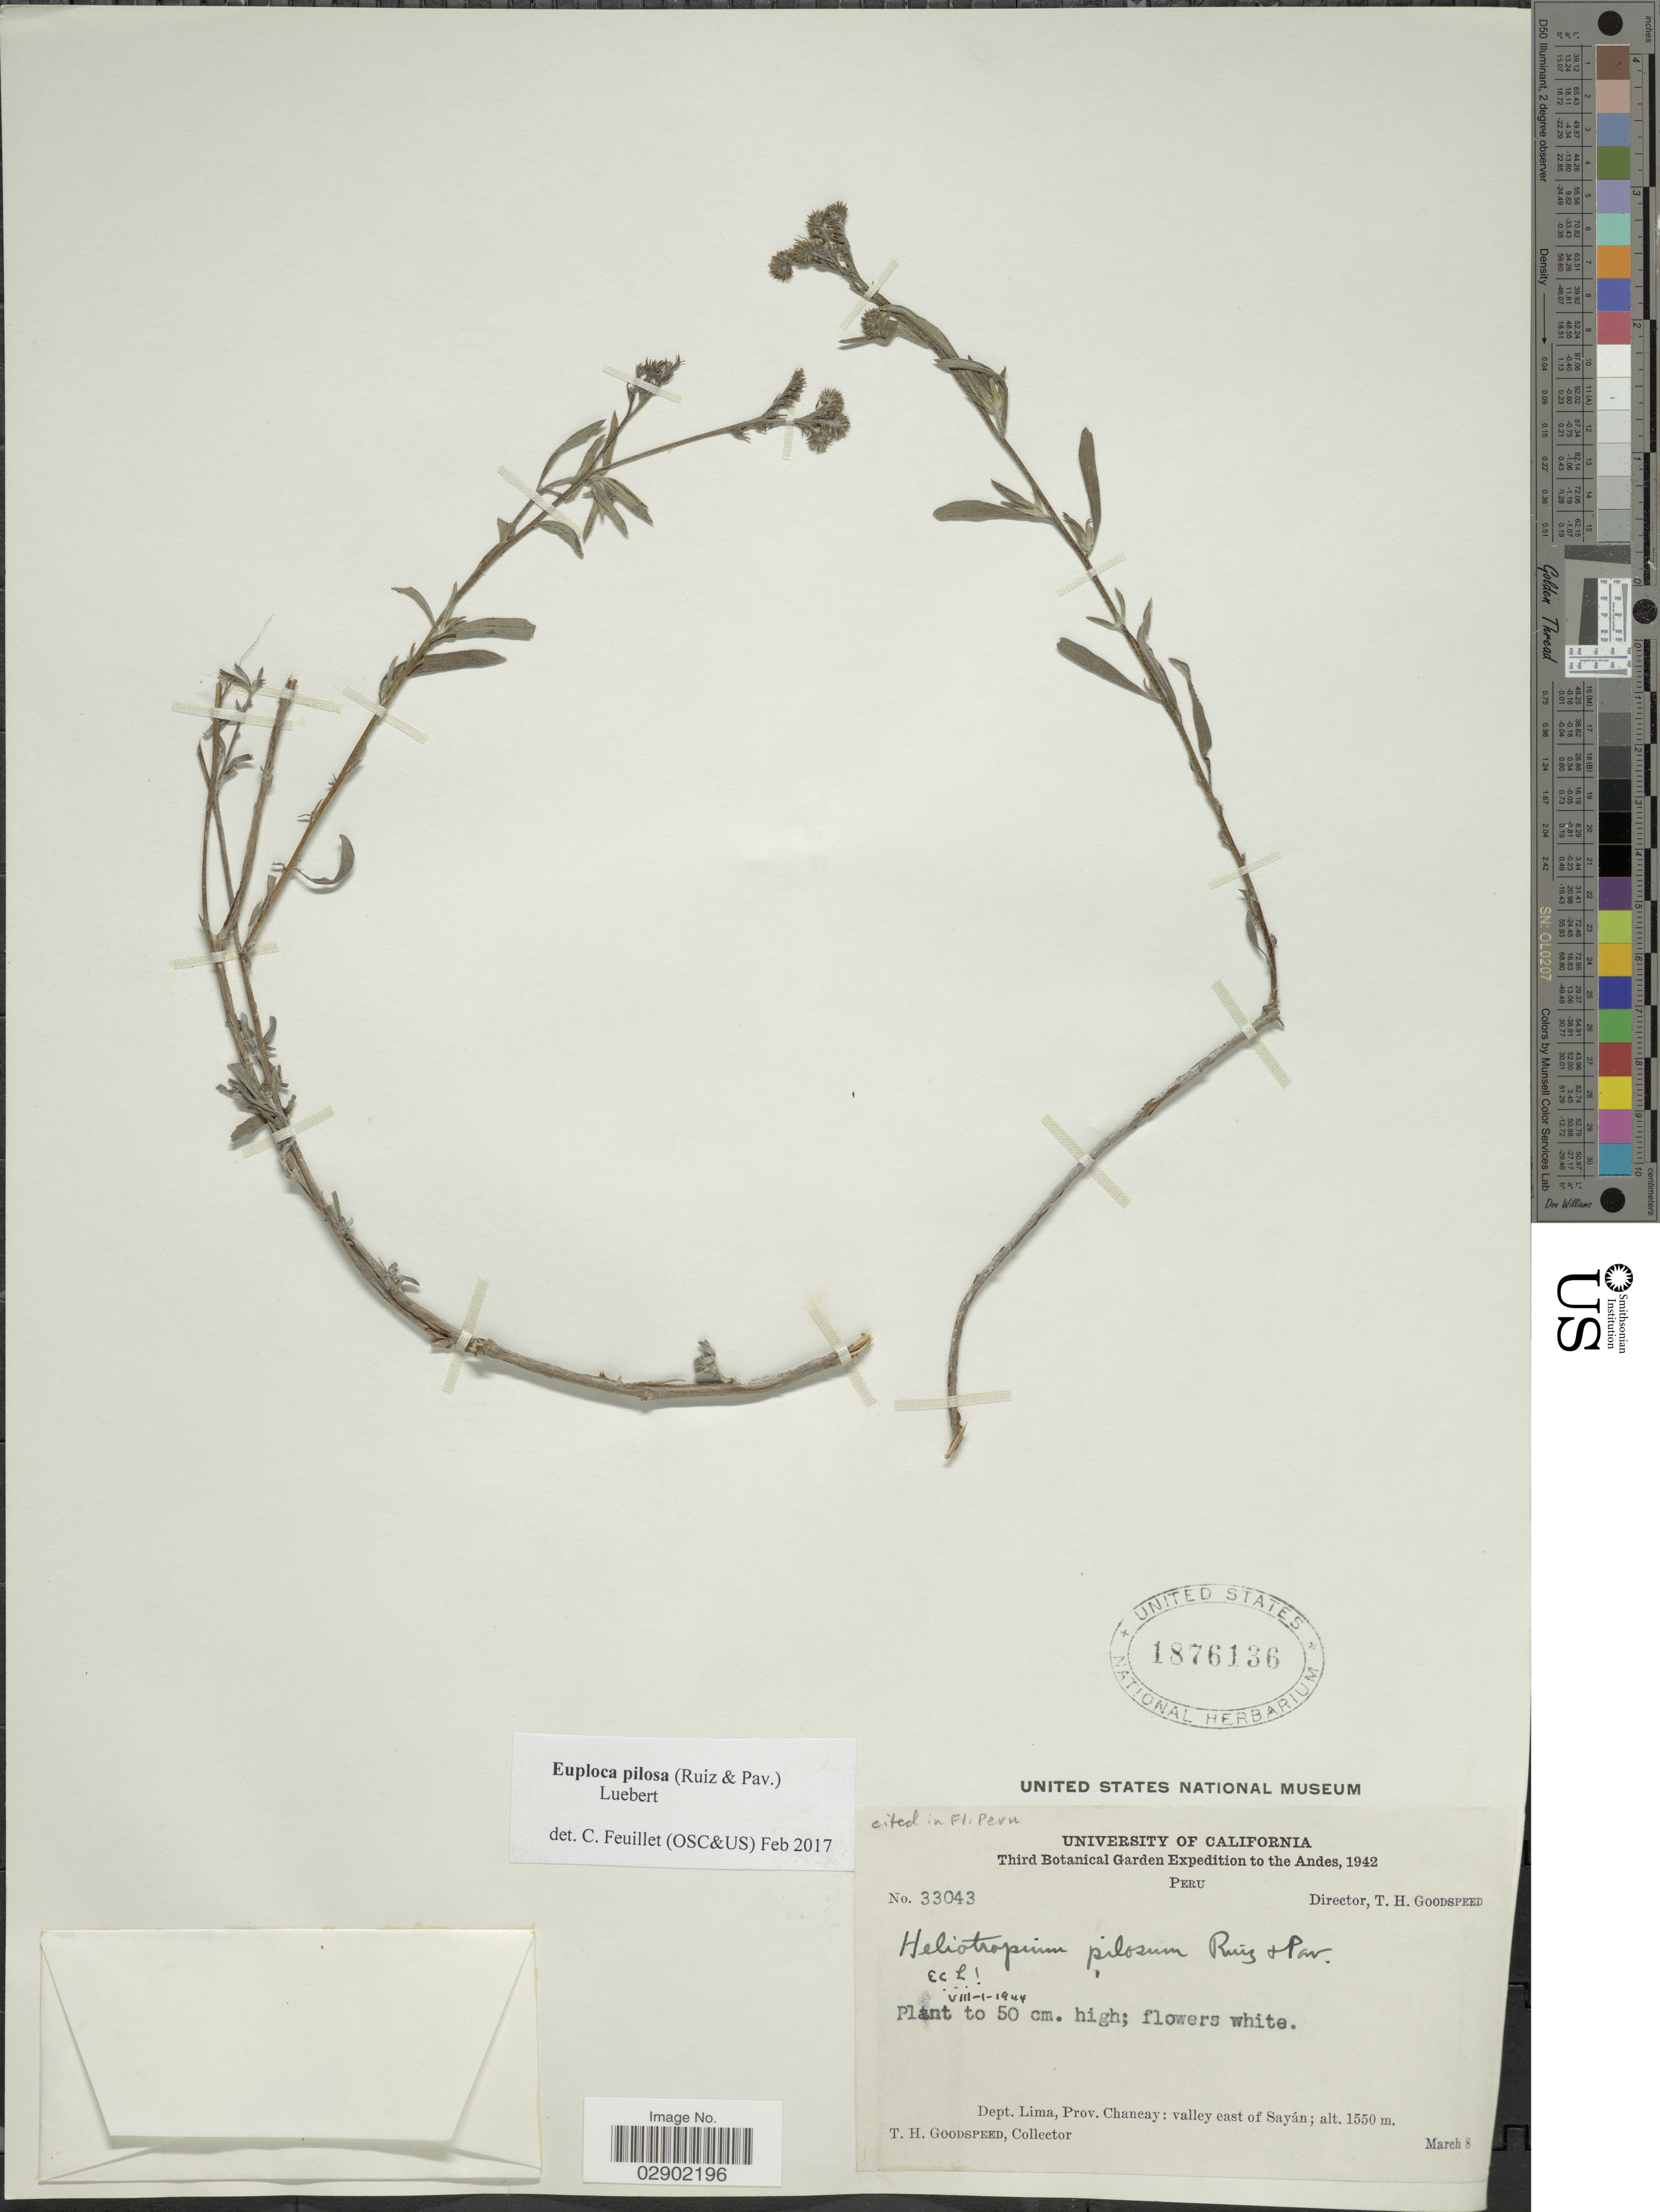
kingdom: Plantae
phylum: Tracheophyta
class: Magnoliopsida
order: Boraginales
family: Heliotropiaceae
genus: Euploca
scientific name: Euploca pilosa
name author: (Ruiz & Pav.)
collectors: T. Goodspeed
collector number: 33043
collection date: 1942-03-08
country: Peru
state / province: Lima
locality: Andes. Dept. Lima, Prov. Chancay: valley east of Sayán.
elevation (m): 1550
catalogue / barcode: US 1876136